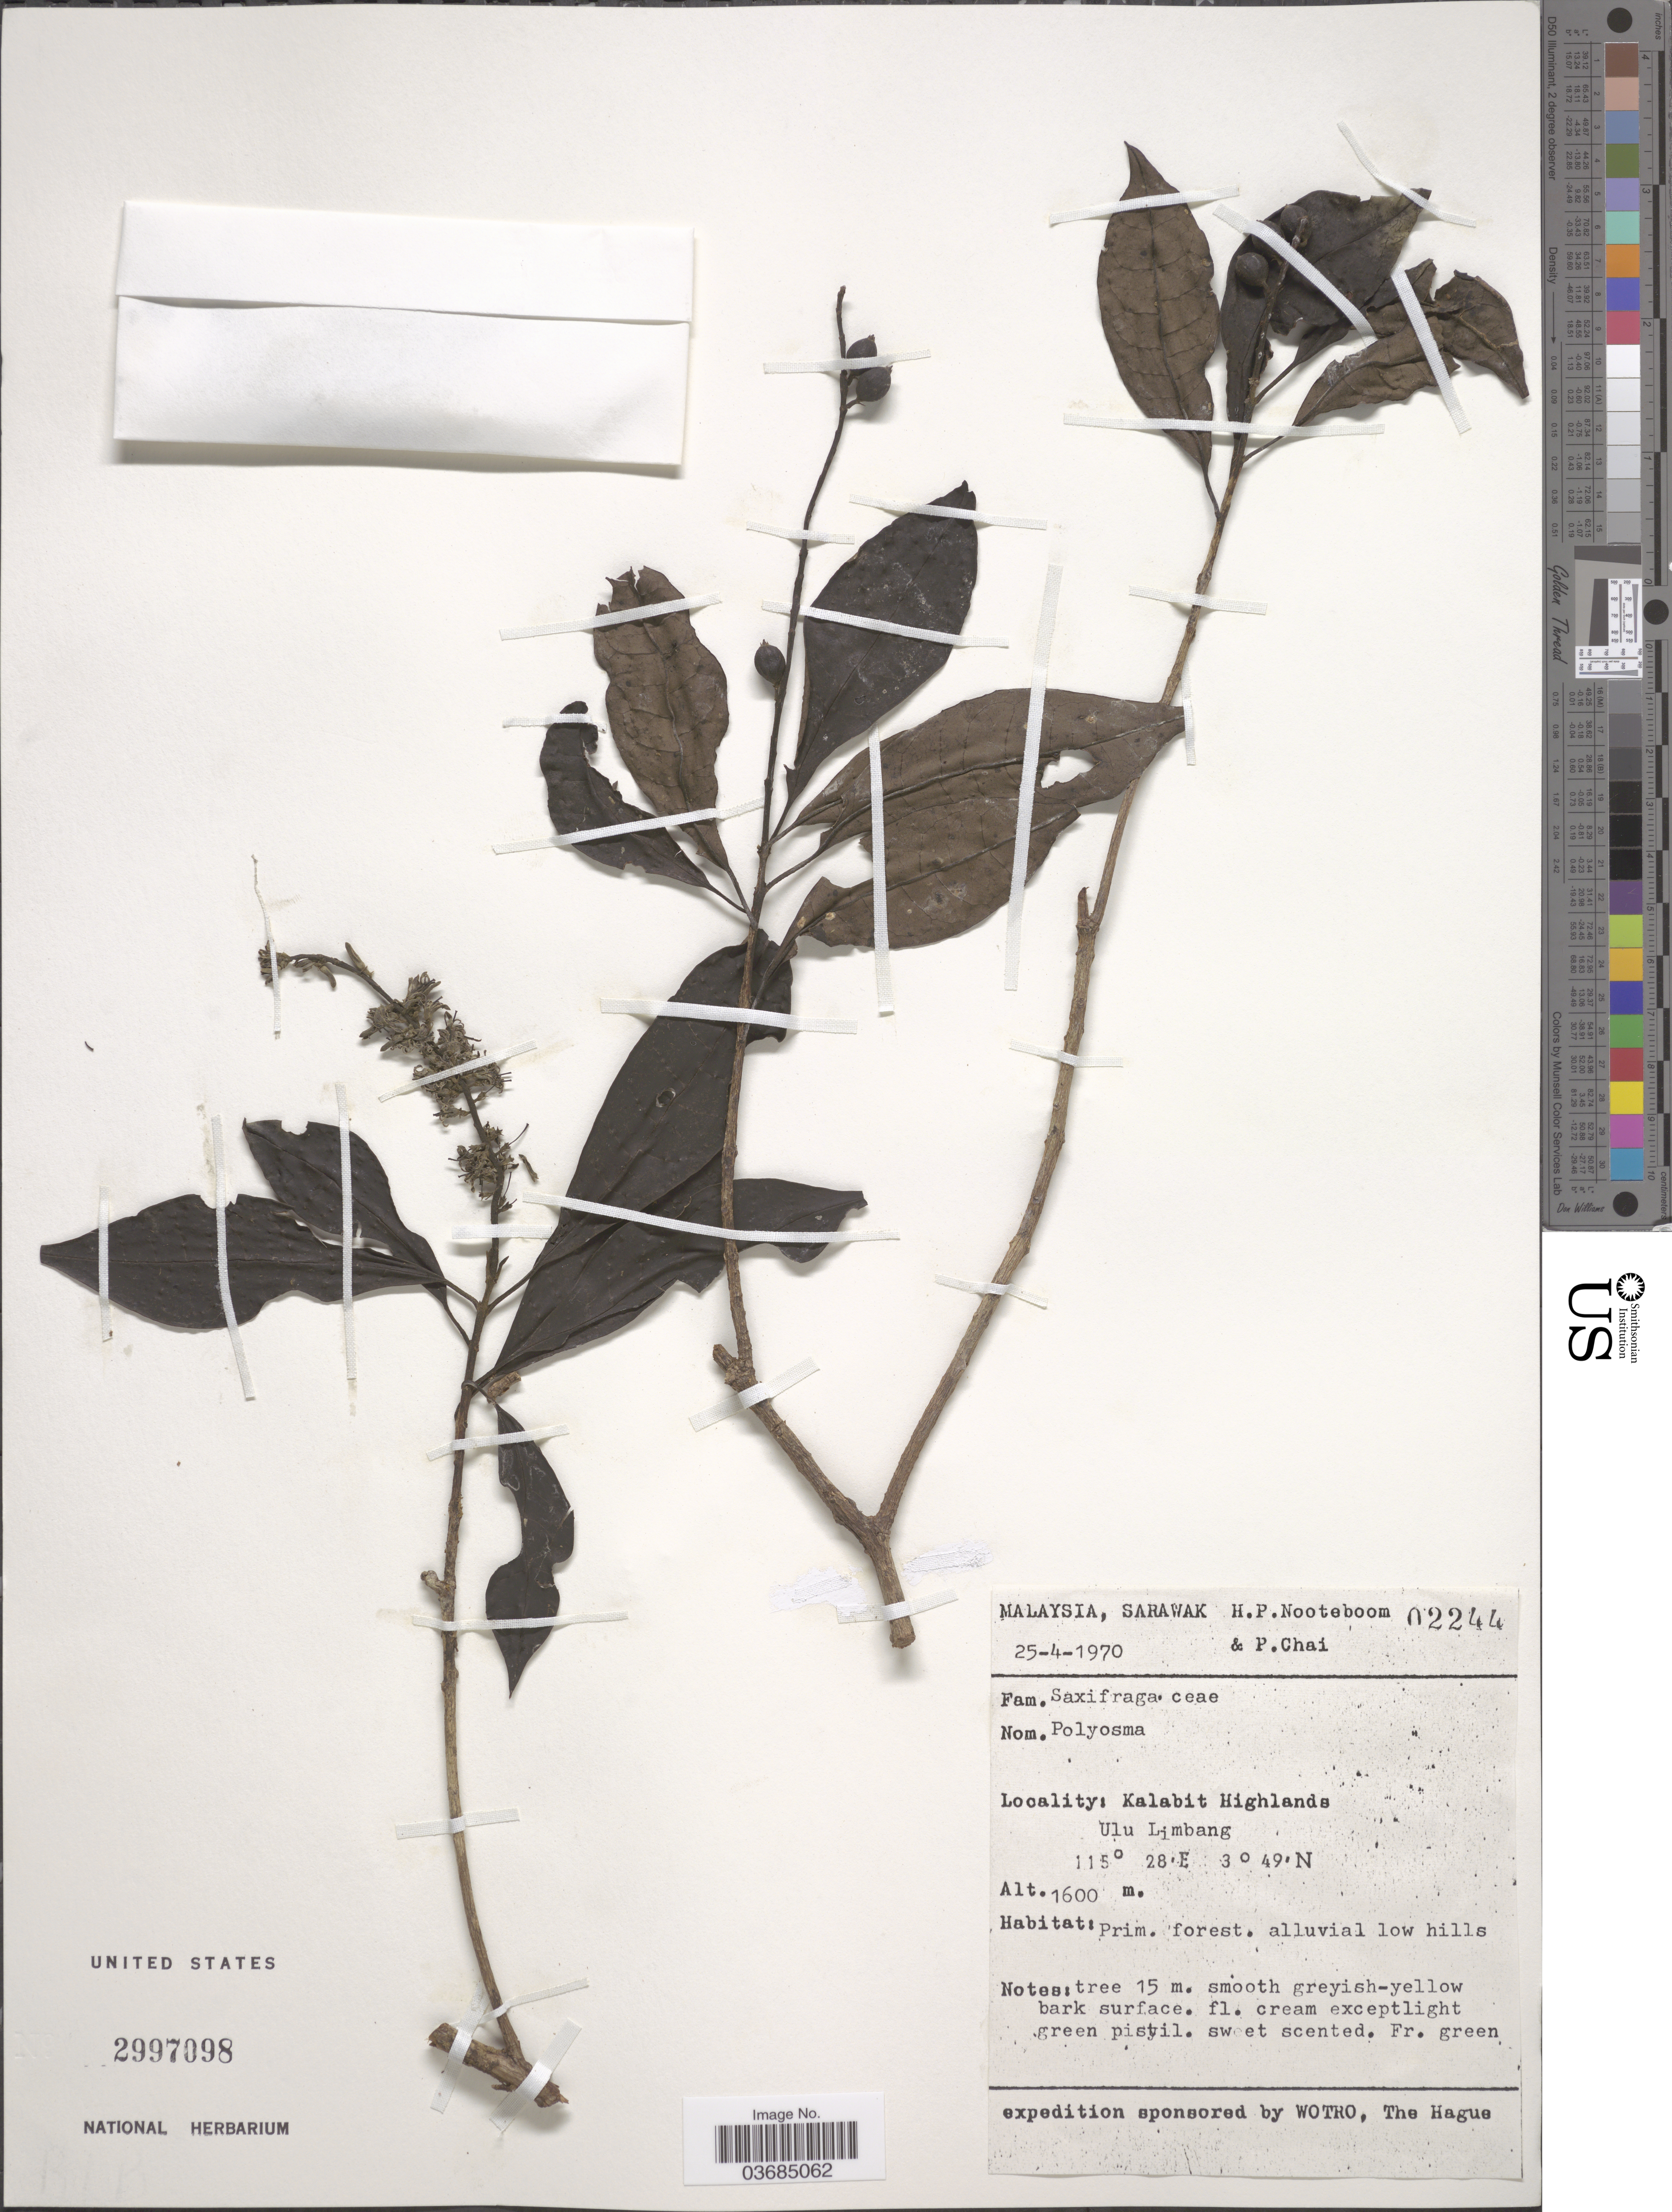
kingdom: Plantae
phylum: Tracheophyta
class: Magnoliopsida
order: Escalloniales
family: Escalloniaceae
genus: Polyosma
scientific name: Polyosma sp.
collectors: H. P. Nooteboom & P. Chai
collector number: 02244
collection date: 1970-04-25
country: Malaysia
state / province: Sarawak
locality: Kalabit Highlands. Ulu Limbang.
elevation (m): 1600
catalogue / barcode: US 2997098